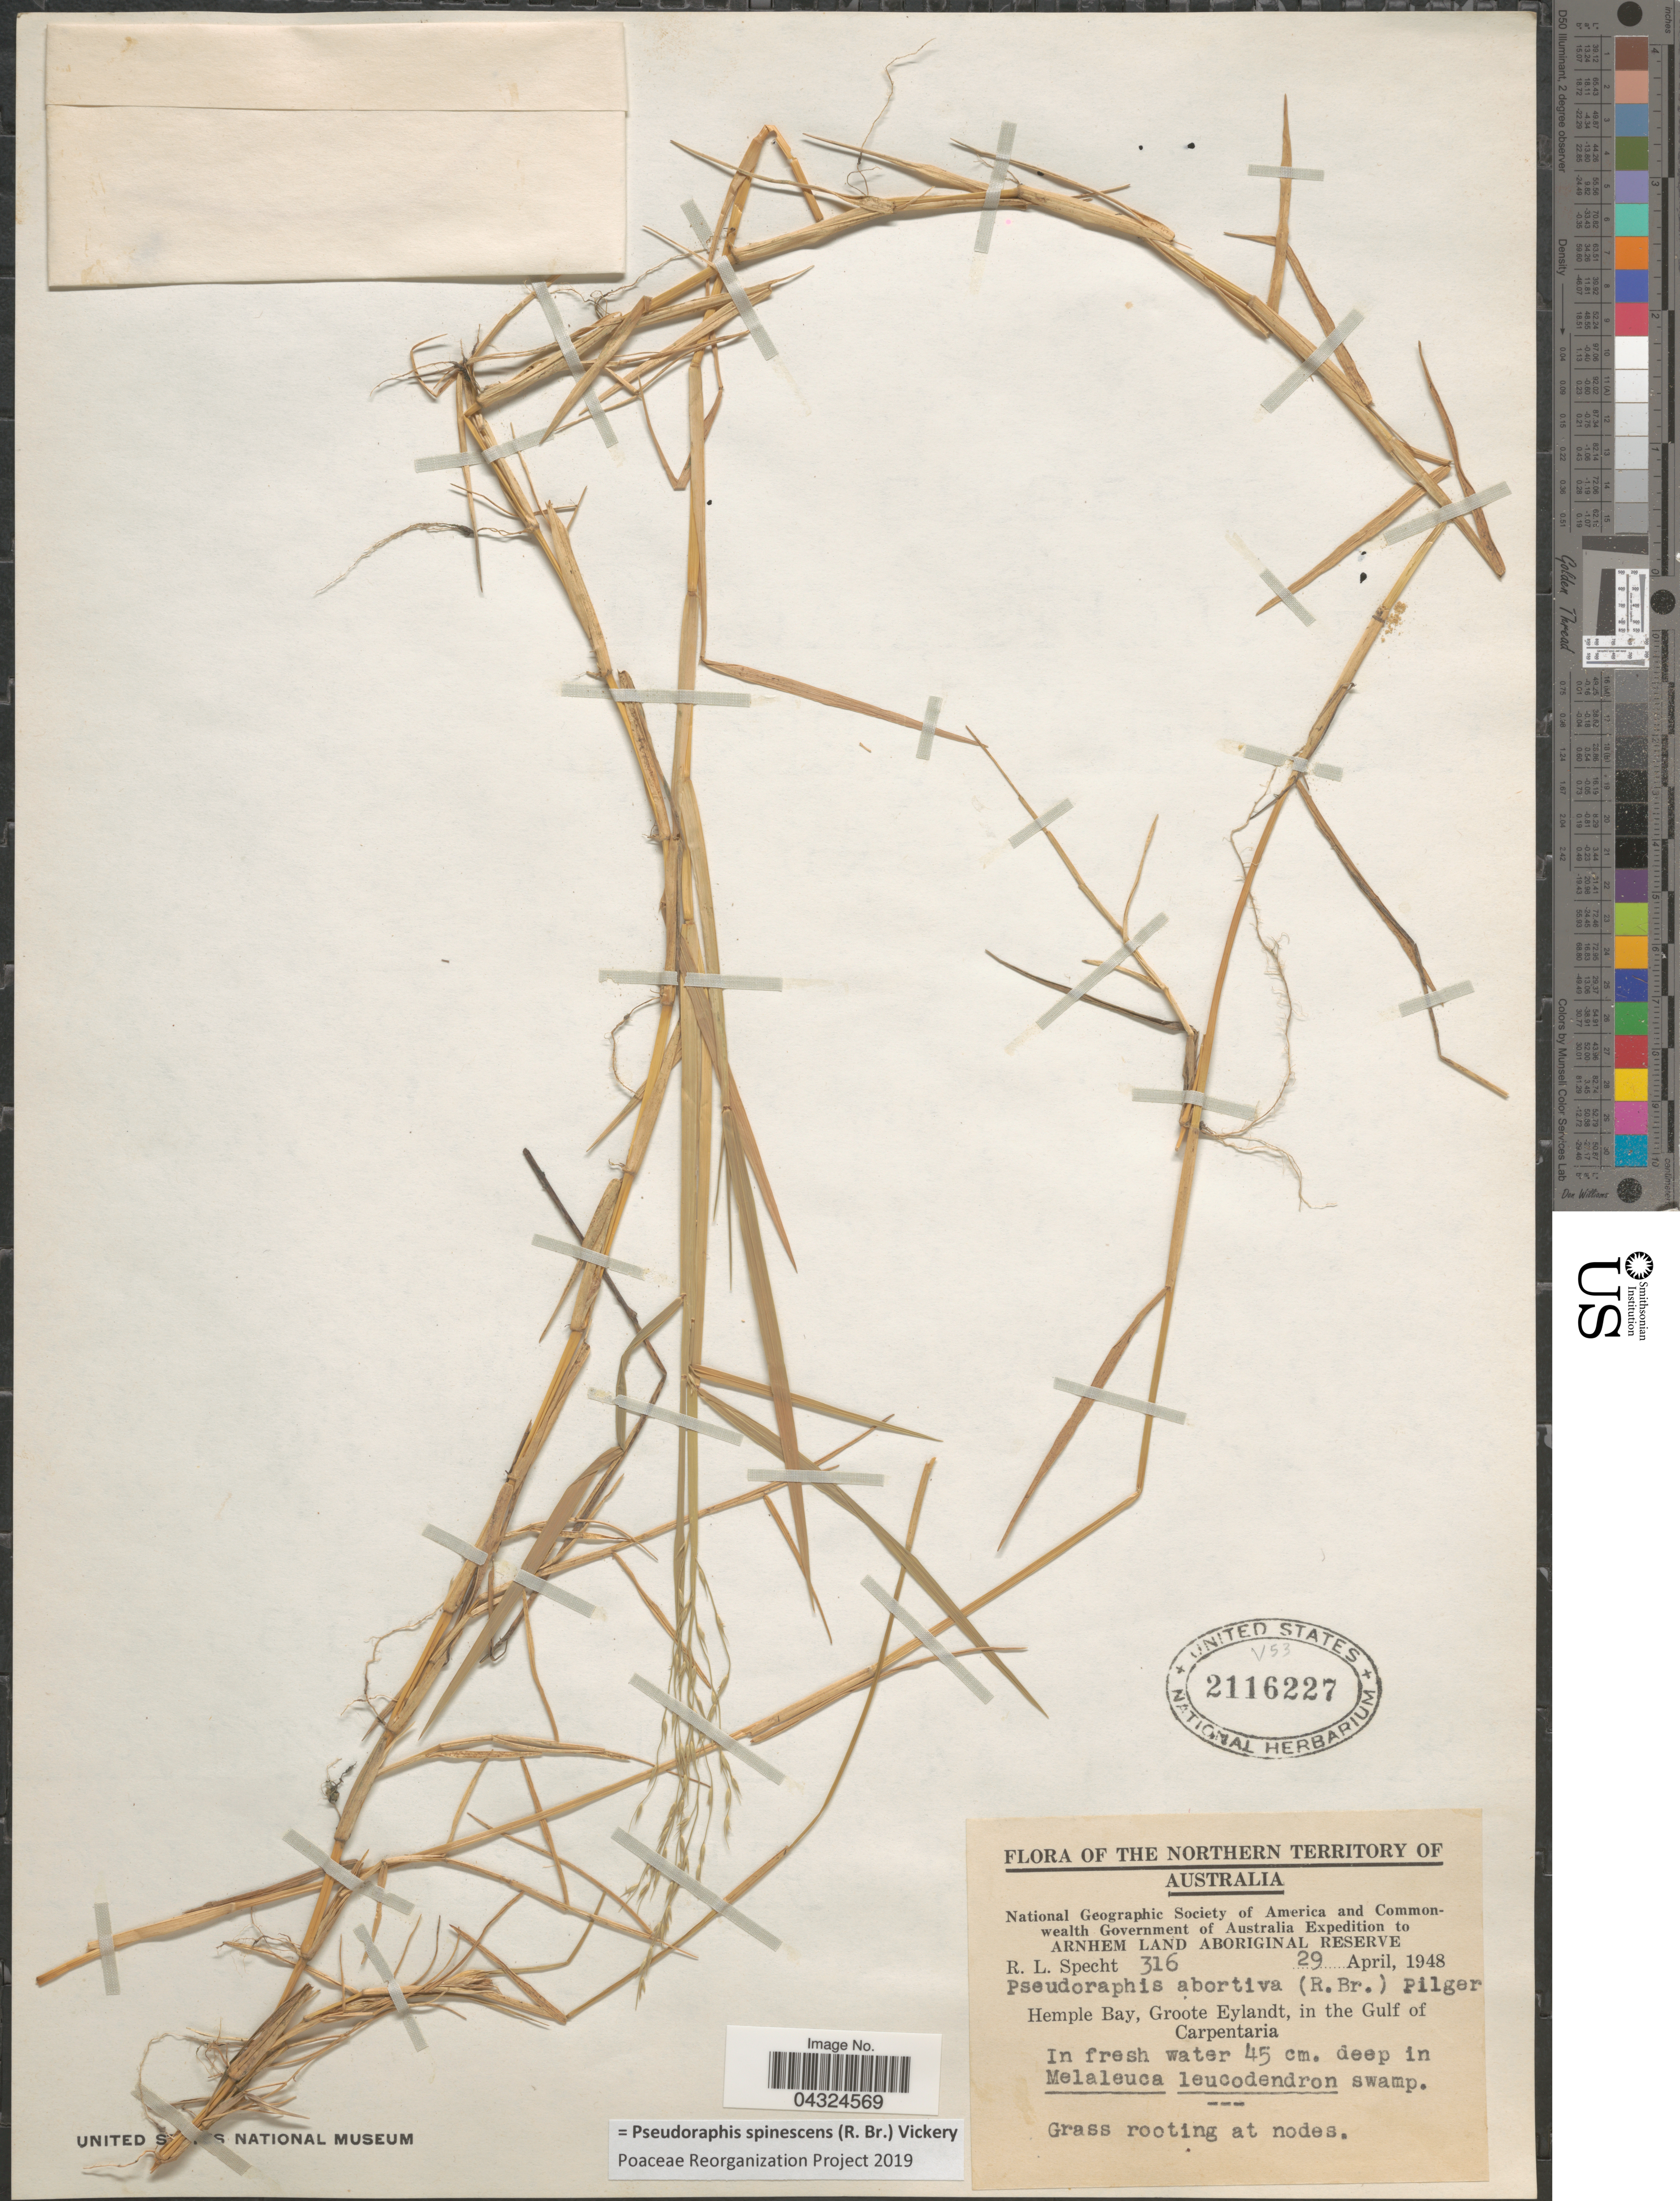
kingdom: Plantae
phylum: Tracheophyta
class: Liliopsida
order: Poales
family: Poaceae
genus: Pseudoraphis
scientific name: Pseudoraphis spinescens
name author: (R. Br.) Vickery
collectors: R. L. Specht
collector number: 316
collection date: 1948-04-29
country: Australia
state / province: Northern Territory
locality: The Northern Territory of Australia. National Geographic Society of America and Common wealth Government of Australia Expedition to Arnhem Land Aboriginal Reserve. Hemple Bay, Groote Eylandt, in the Gulf of Carpentaria.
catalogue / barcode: US 2116227